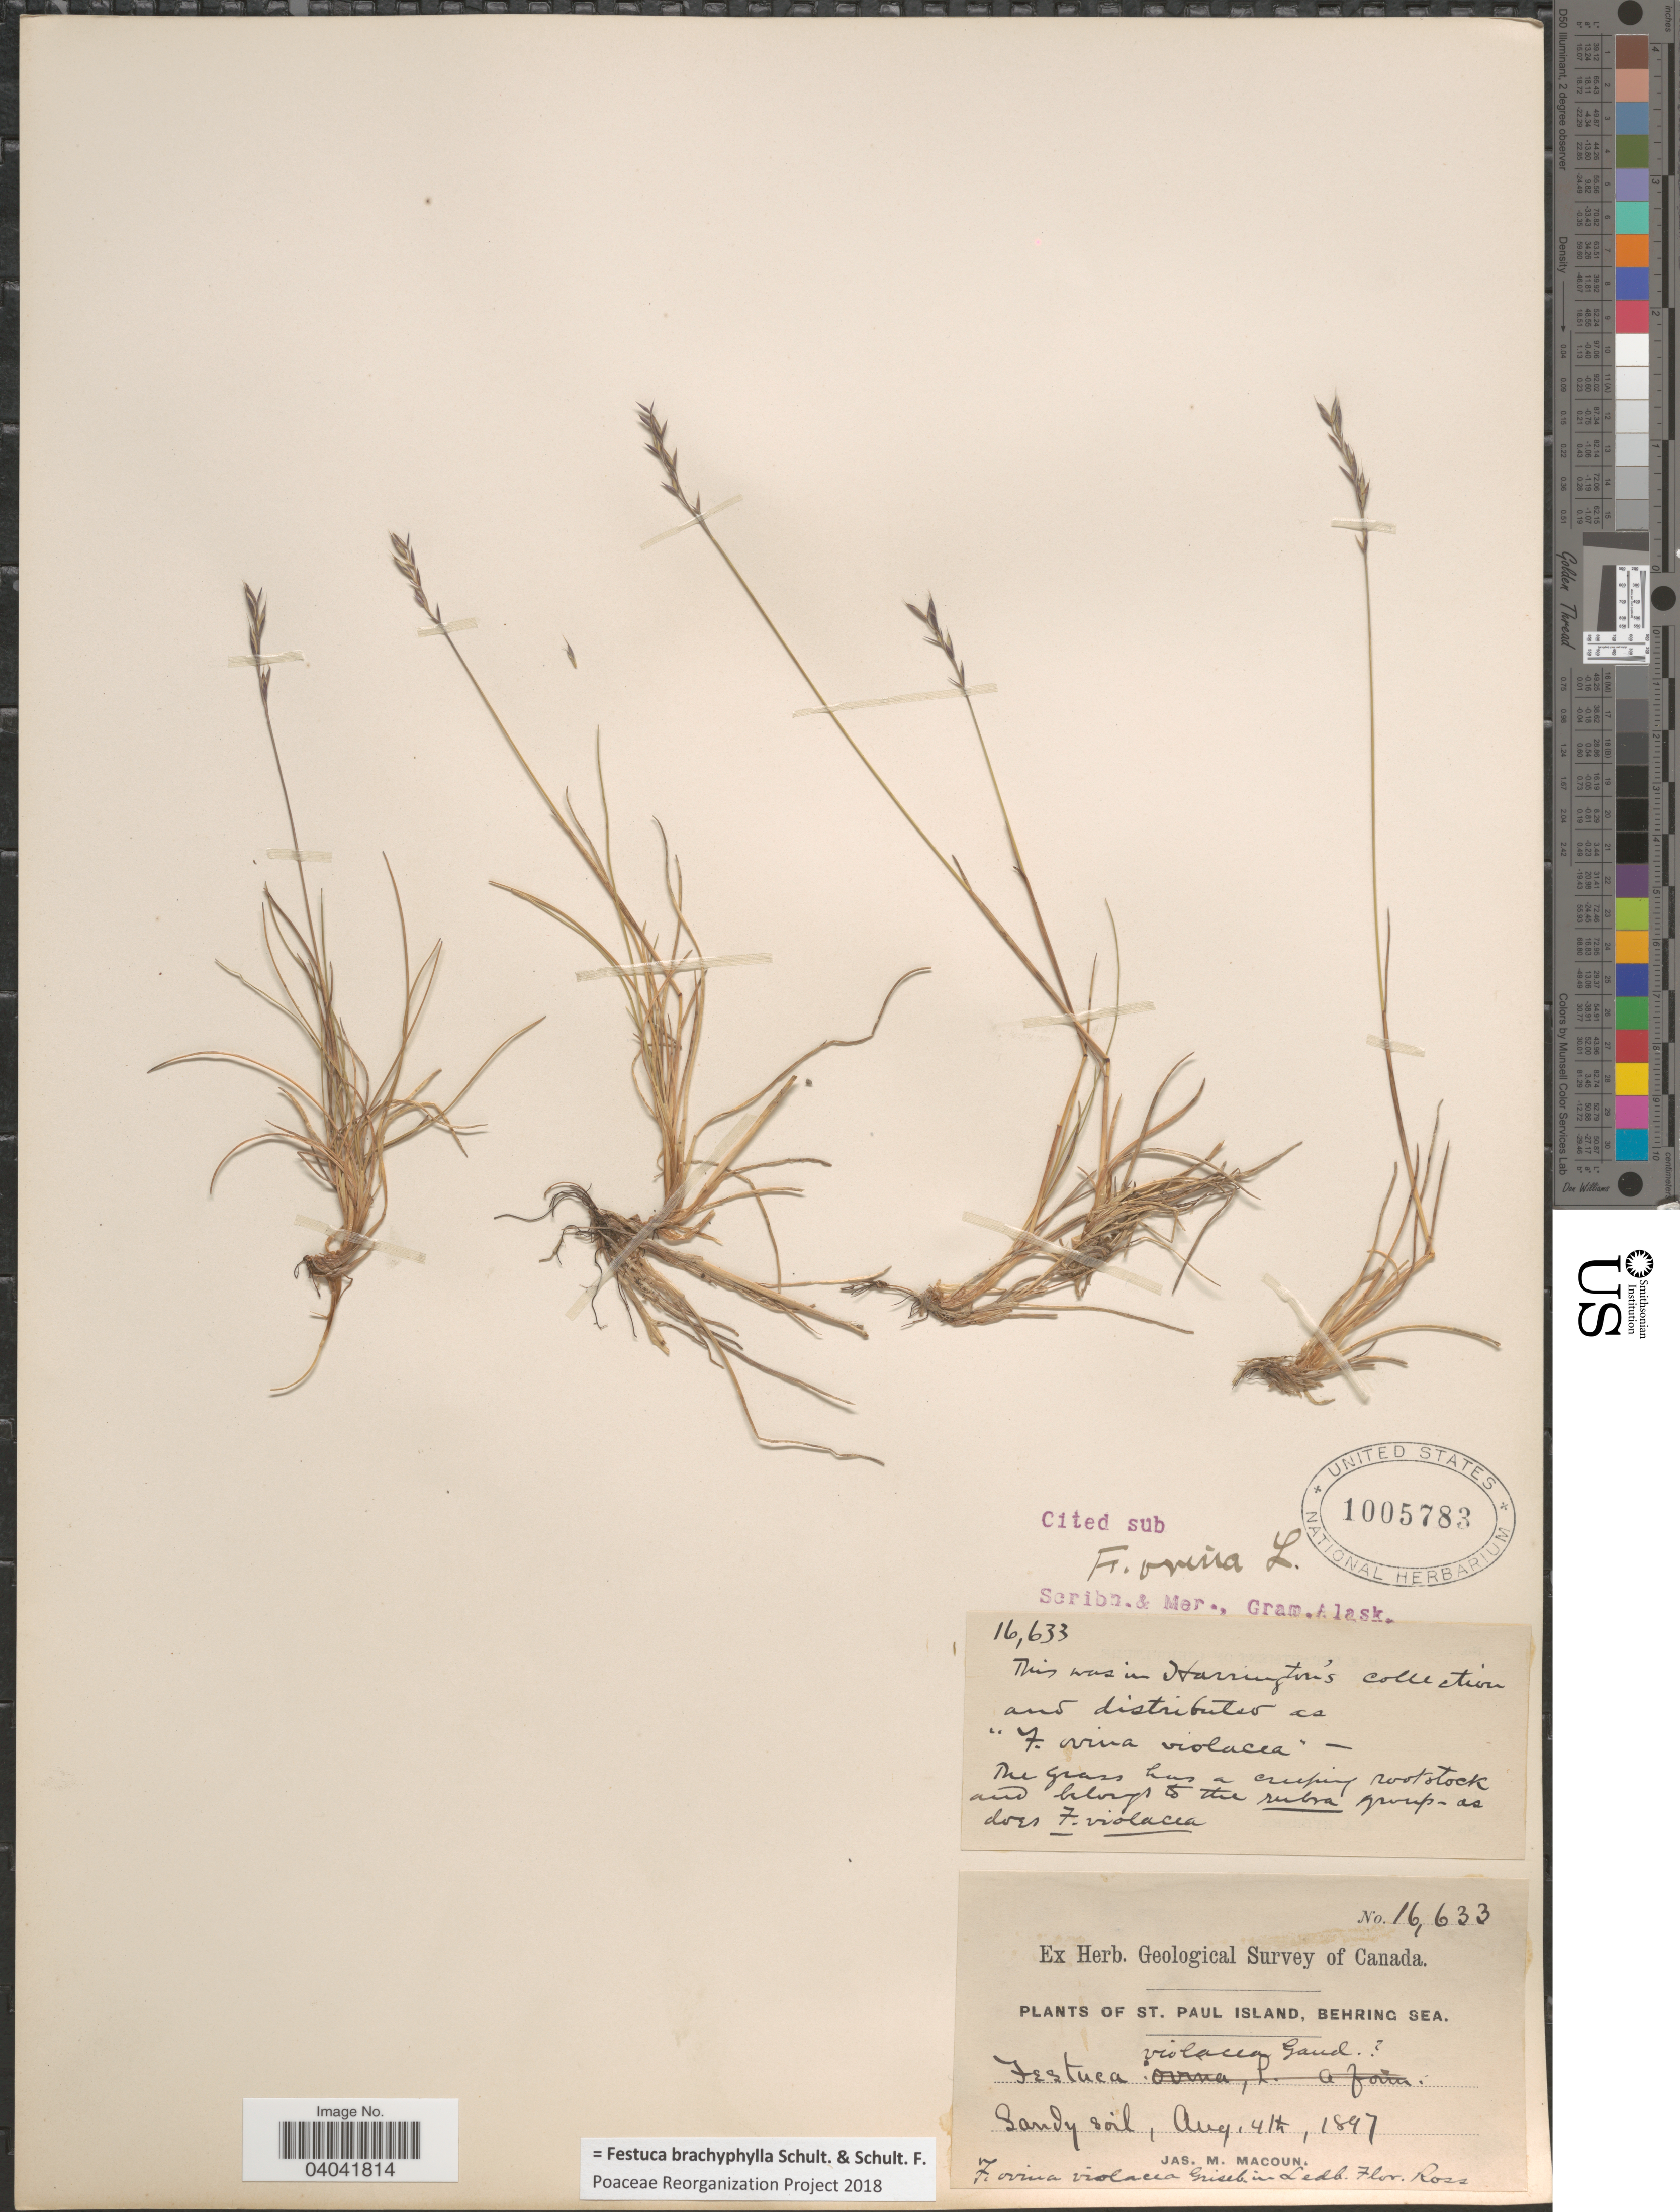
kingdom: Plantae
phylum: Tracheophyta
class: Liliopsida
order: Poales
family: Poaceae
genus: Festuca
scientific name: Festuca brachyphylla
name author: Schult. & Schult. f.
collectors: J. M. Macoun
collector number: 16633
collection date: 1897-08-04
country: United States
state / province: Alaska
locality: St. Paul Island, Behring Sea.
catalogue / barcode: US 1005783